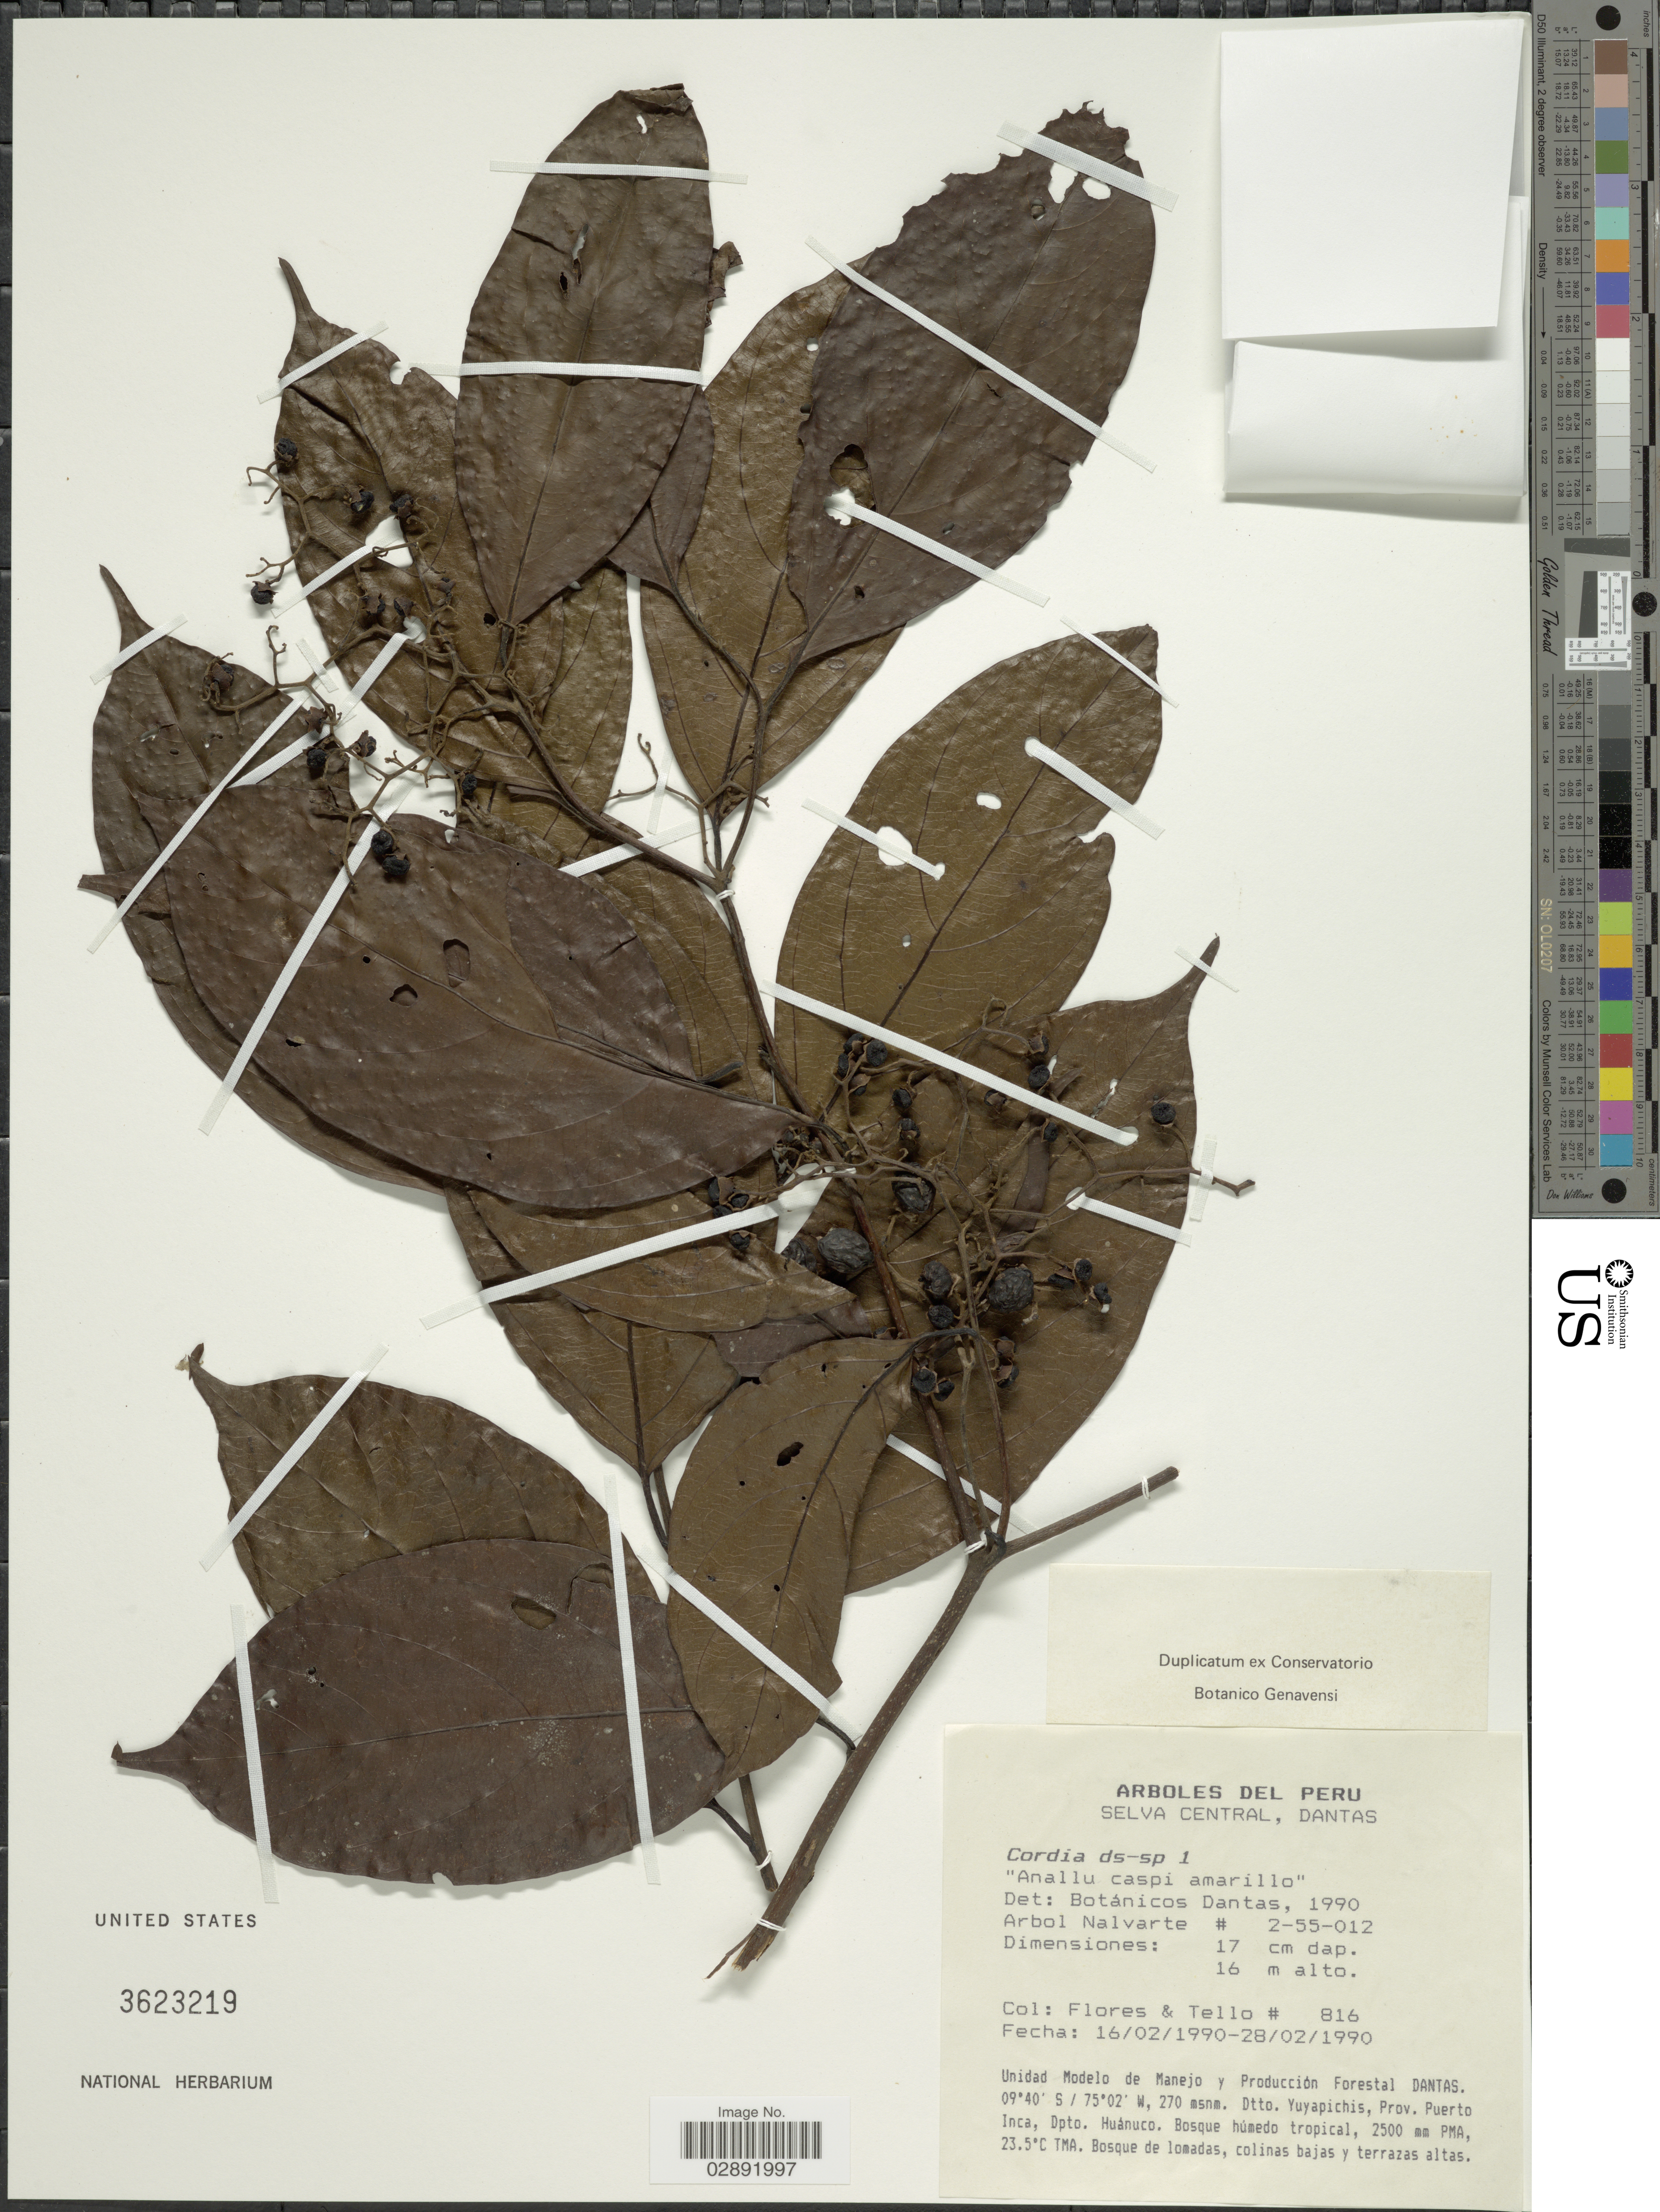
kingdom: Plantae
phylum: Tracheophyta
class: Magnoliopsida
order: Boraginales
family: Cordiaceae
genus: Cordia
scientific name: Cordia sp.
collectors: -. Flores & -. Tello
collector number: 816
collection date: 1990-02-16/1990-02-28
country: Peru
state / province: Huánuco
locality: Selva Central, Dantas, Unidad Modelo de Manejo y Producción Forestal Dantas, Dtto. Yuyapichis, Prov. Puerto Inca, 2500 mm PMA, 23.5°C TMA.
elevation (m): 270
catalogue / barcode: US 3623219